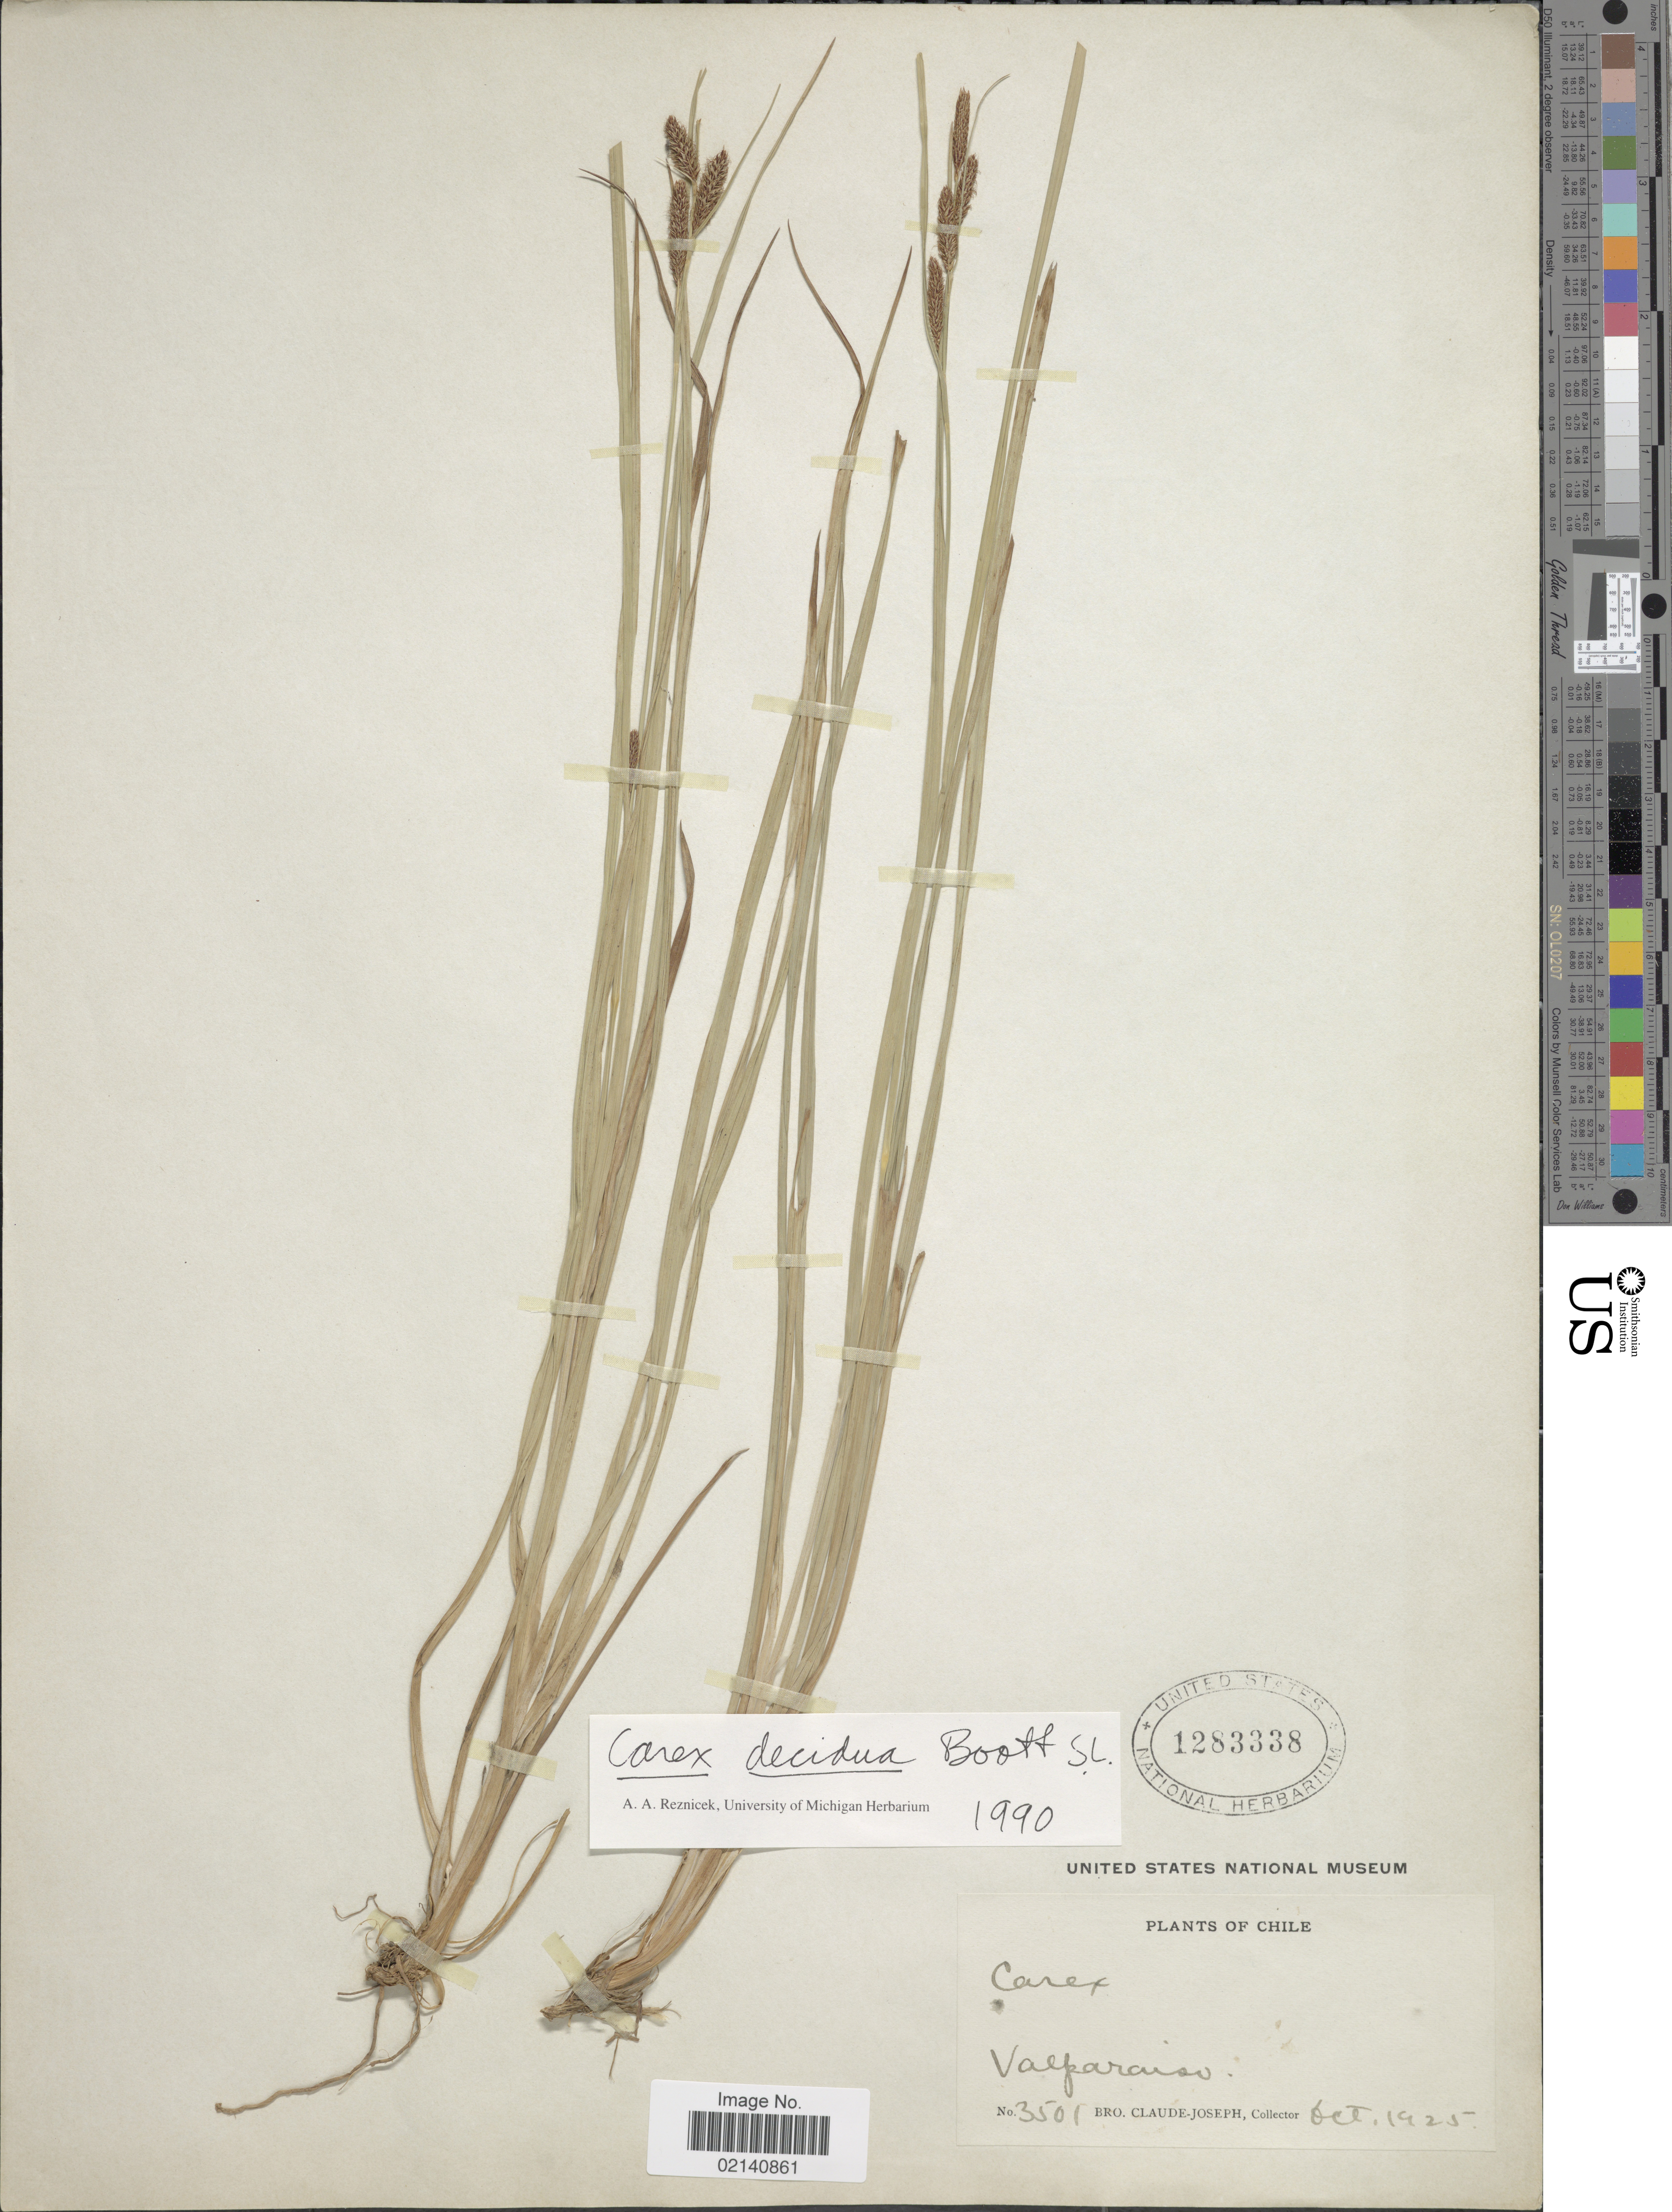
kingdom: Plantae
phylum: Tracheophyta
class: Liliopsida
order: Poales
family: Cyperaceae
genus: Carex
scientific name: Carex fuscula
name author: d'Urv.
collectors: Bro. Claude-Joseph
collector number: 3501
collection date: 1925-10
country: Chile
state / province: Valparaíso (V)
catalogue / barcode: US 1283338